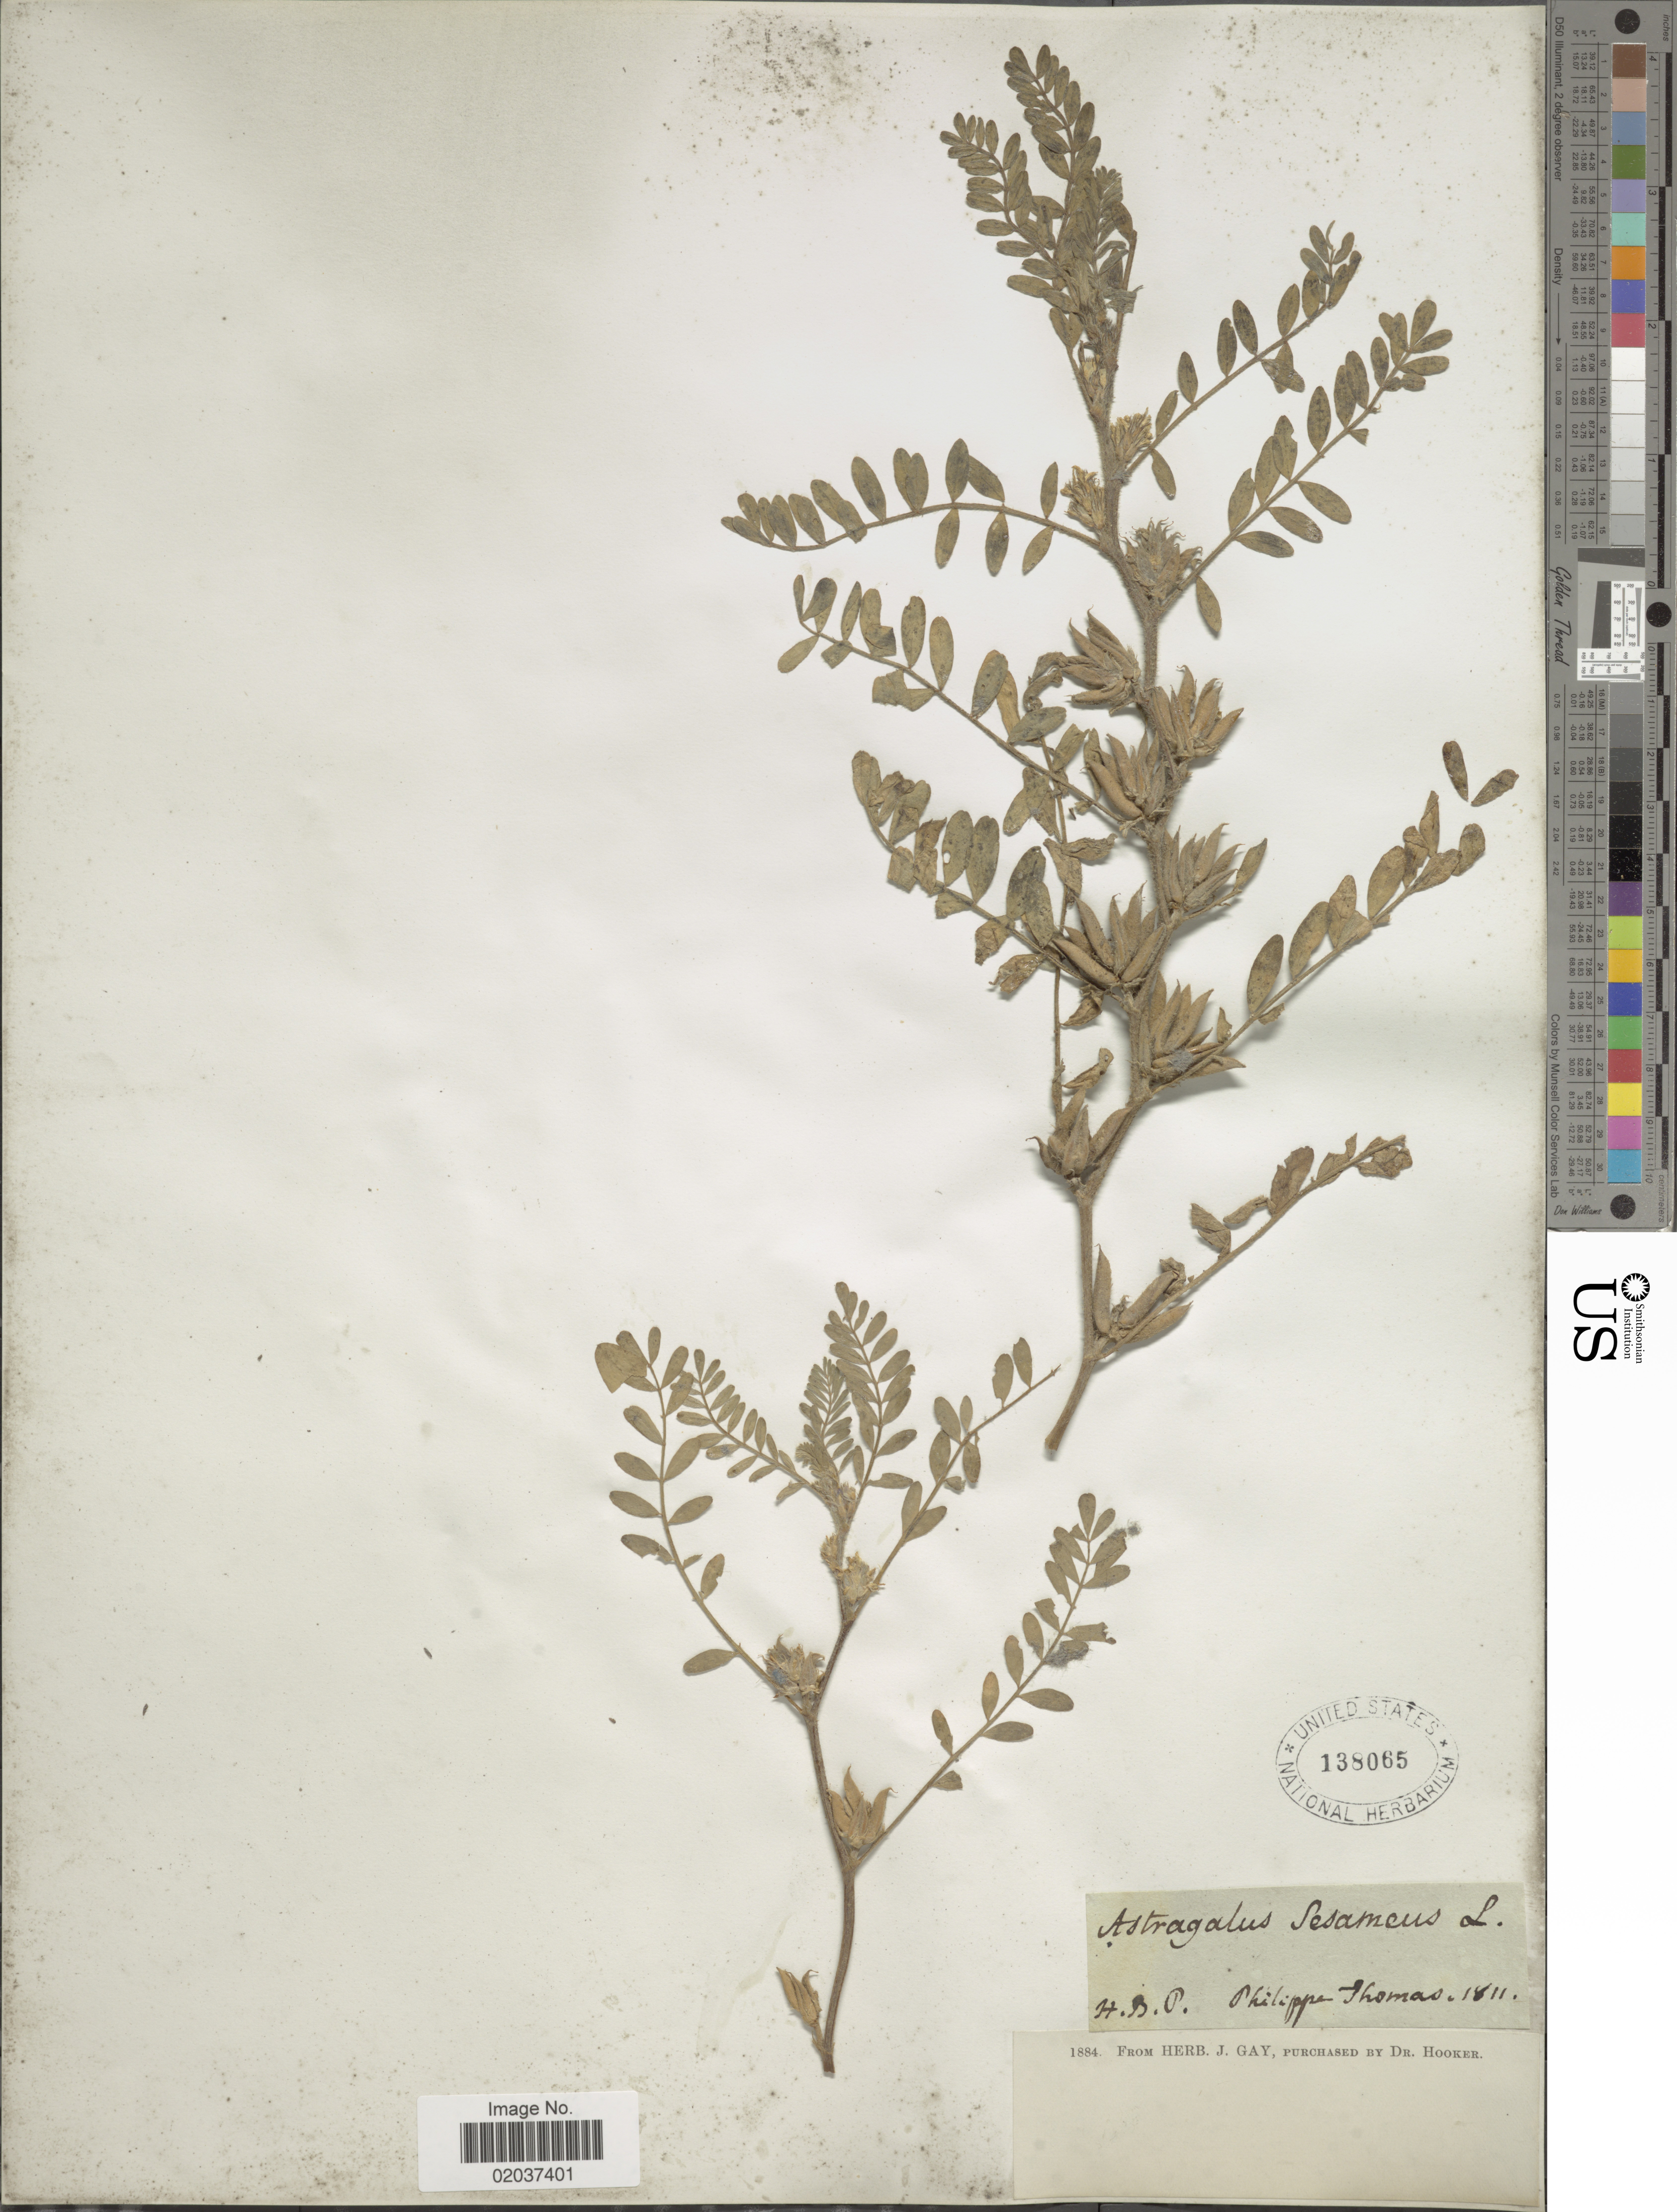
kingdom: Plantae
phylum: Tracheophyta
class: Magnoliopsida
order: Fabales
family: Fabaceae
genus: Astragalus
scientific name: Astragalus sesameus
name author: L.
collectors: P. Thomas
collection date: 1811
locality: H. B. P. [unsure placement]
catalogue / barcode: US 138065